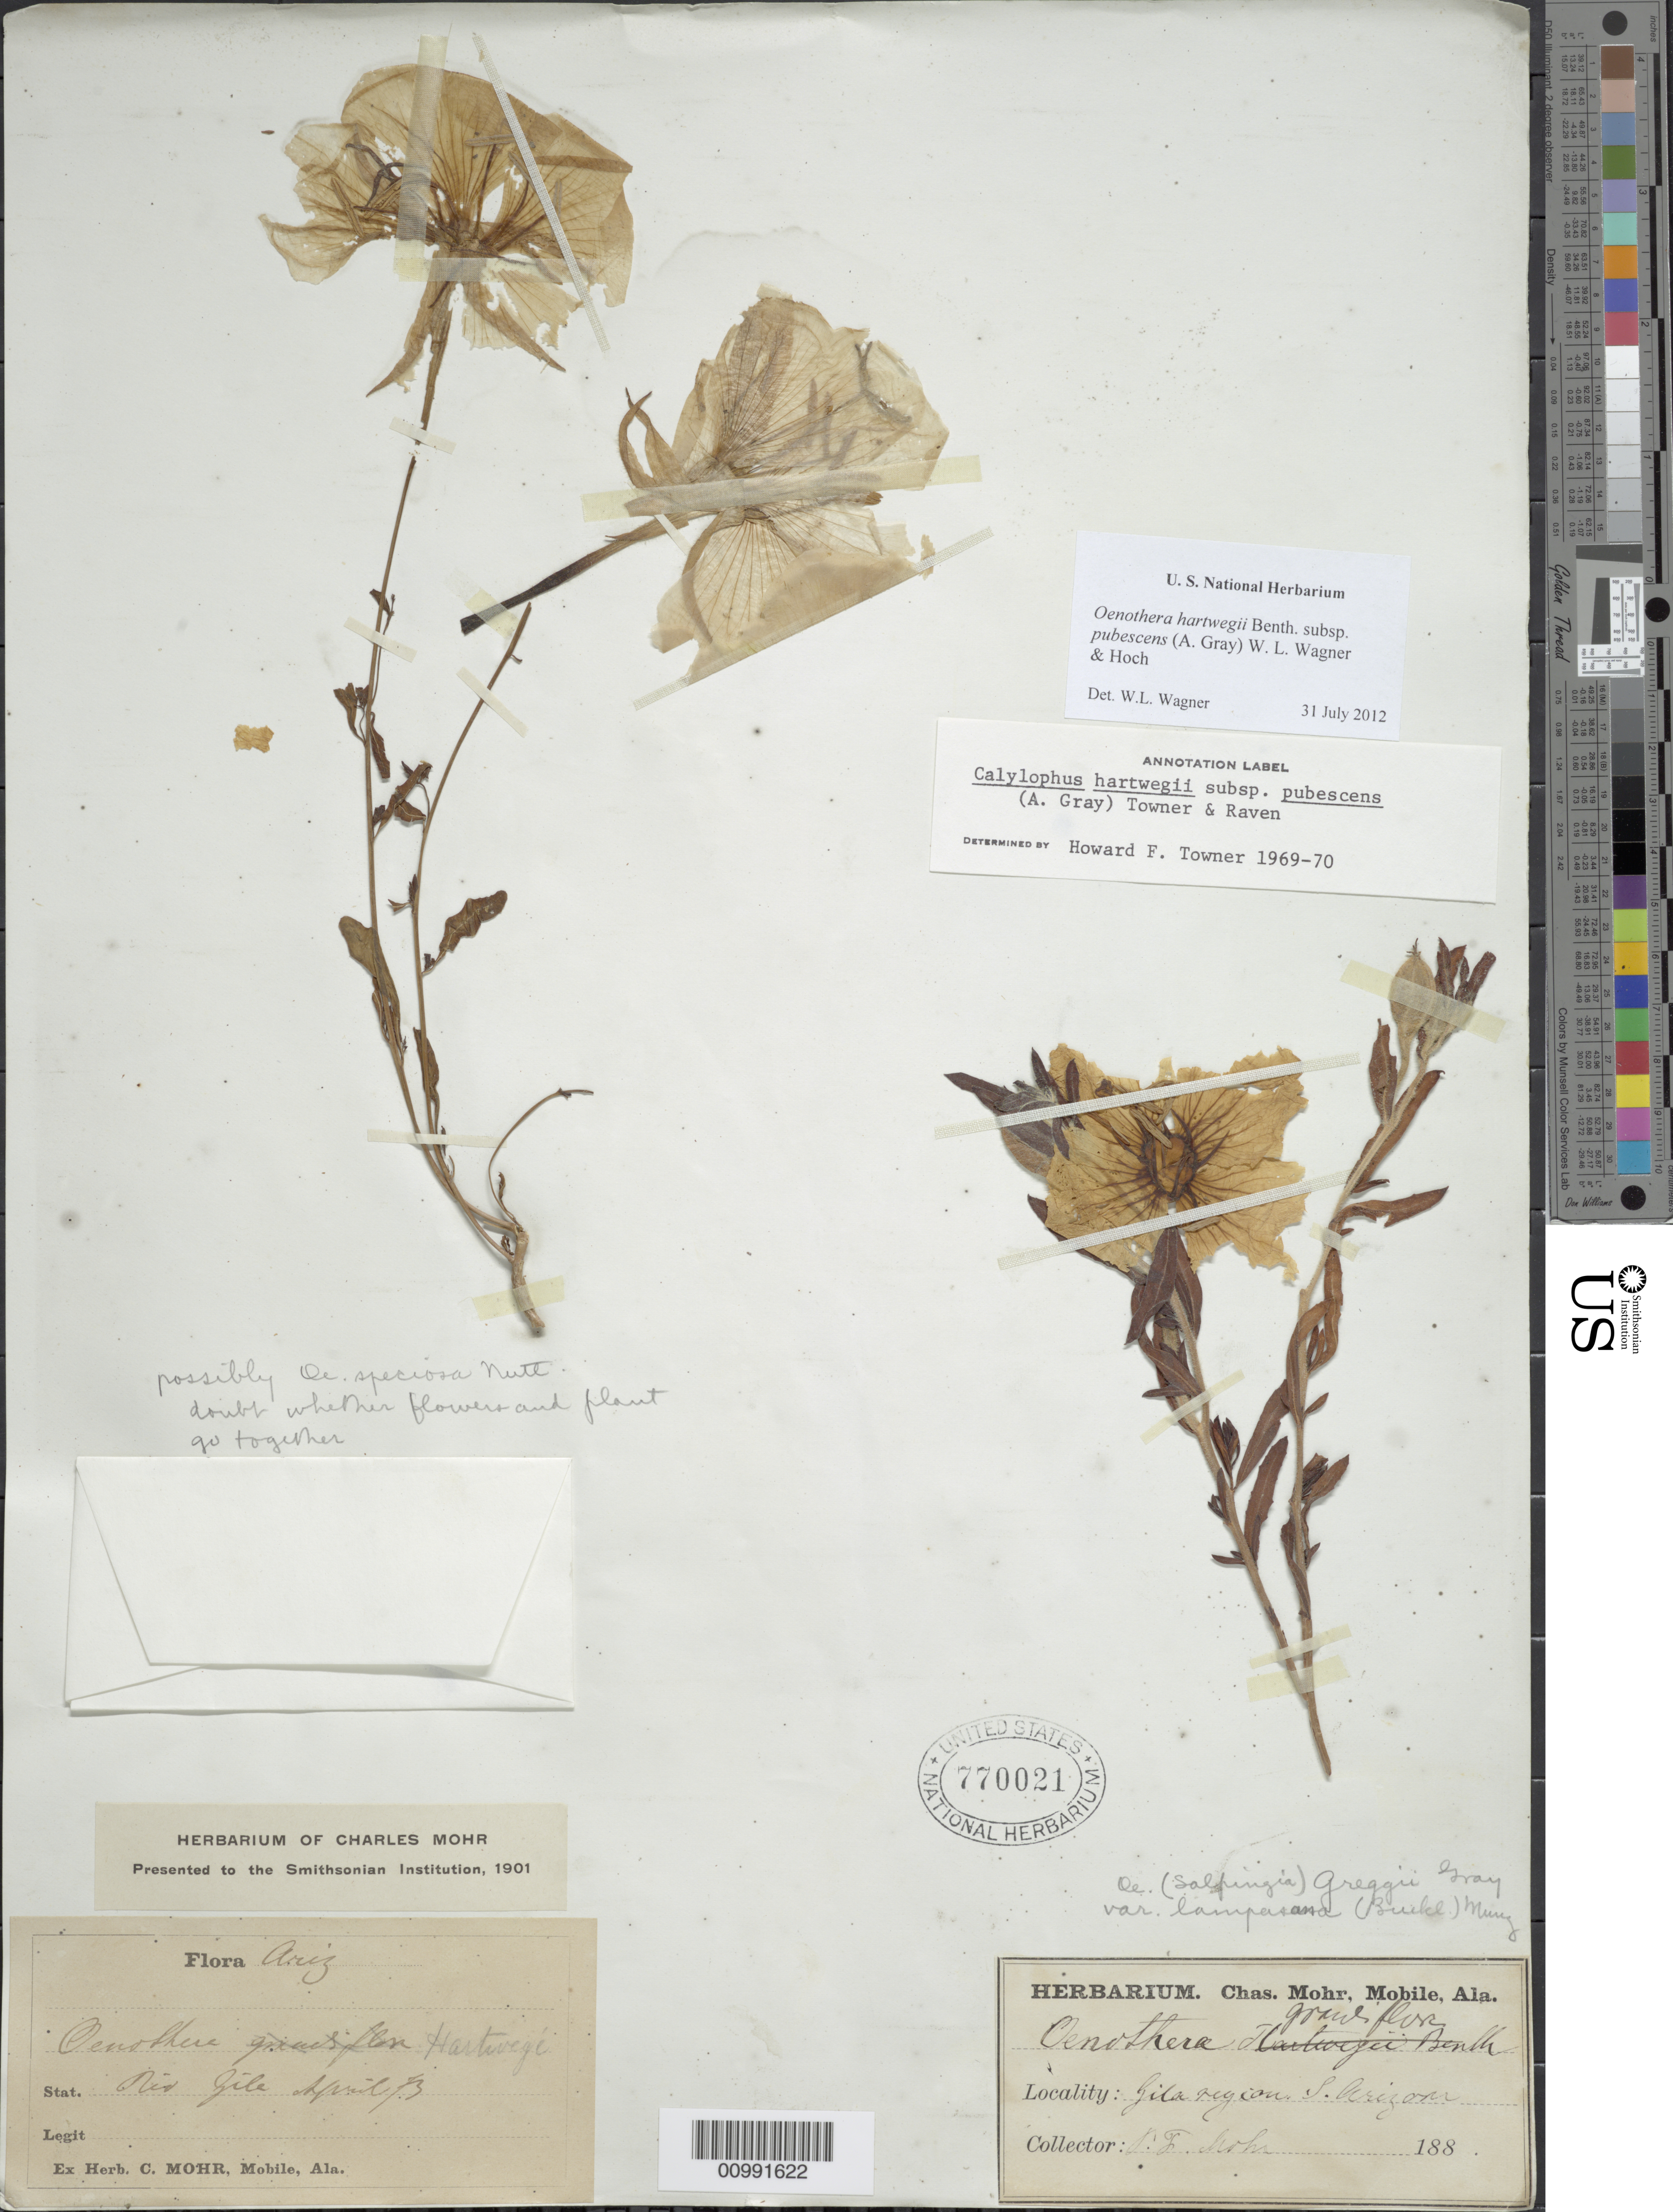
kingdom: Plantae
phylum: Tracheophyta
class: Magnoliopsida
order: Myrtales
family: Onagraceae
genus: Oenothera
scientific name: Oenothera hartwegii subsp. pubescens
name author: (A. Gray) W.L. Wagner & Hoch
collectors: P. F. Mohr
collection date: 1873-04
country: United States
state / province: Arizona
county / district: Gila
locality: Riv. Gila / Gila region, S. Arizona [2 labels on sheet, possibly 2 distinct elements]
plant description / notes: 2 labels on sheet, possibly 2 distinct elements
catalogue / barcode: US 770021